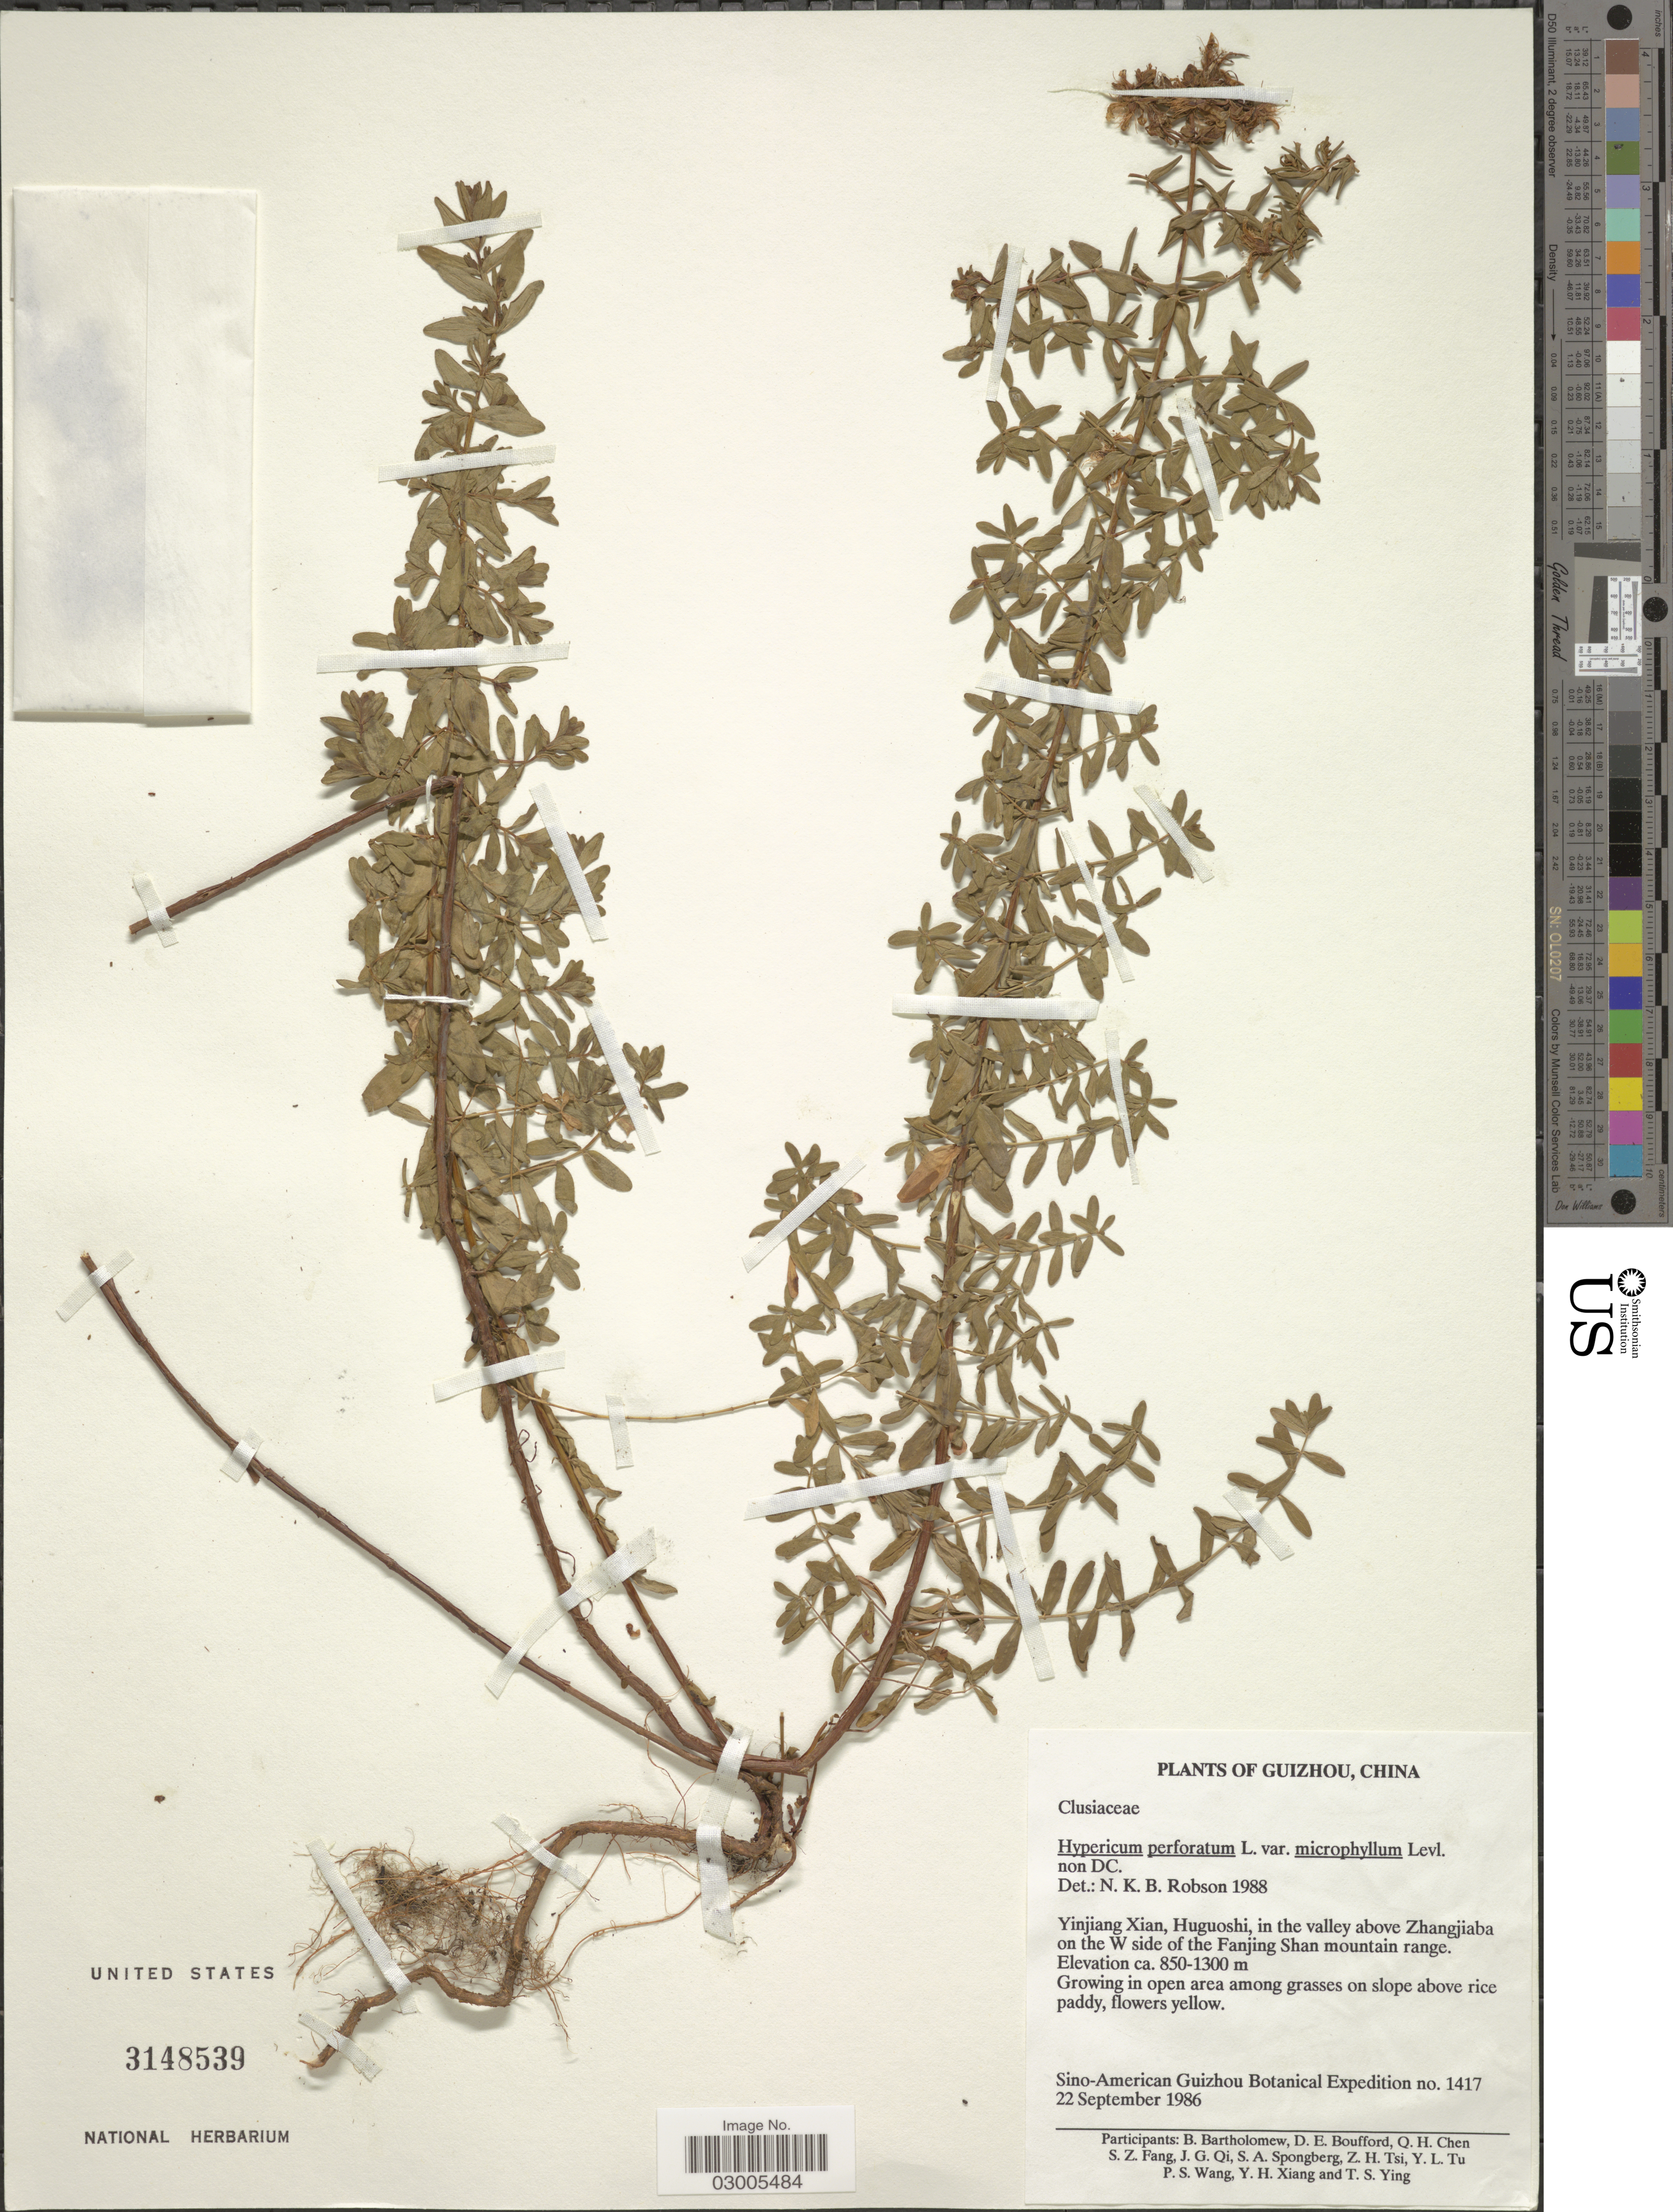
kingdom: Plantae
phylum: Tracheophyta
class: Magnoliopsida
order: Malpighiales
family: Hypericaceae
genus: Hypericum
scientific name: Hypericum perforatum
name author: L.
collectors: Sino-Amer. Guizhou Bot. Exped.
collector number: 1417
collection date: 1986-09-22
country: China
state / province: Guizhou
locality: Yinjiang Xian, Huguoshi, in the valley above Zhangjiaba on the W side of the Fanjing Shan mountain range.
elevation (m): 850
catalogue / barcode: US 3148539